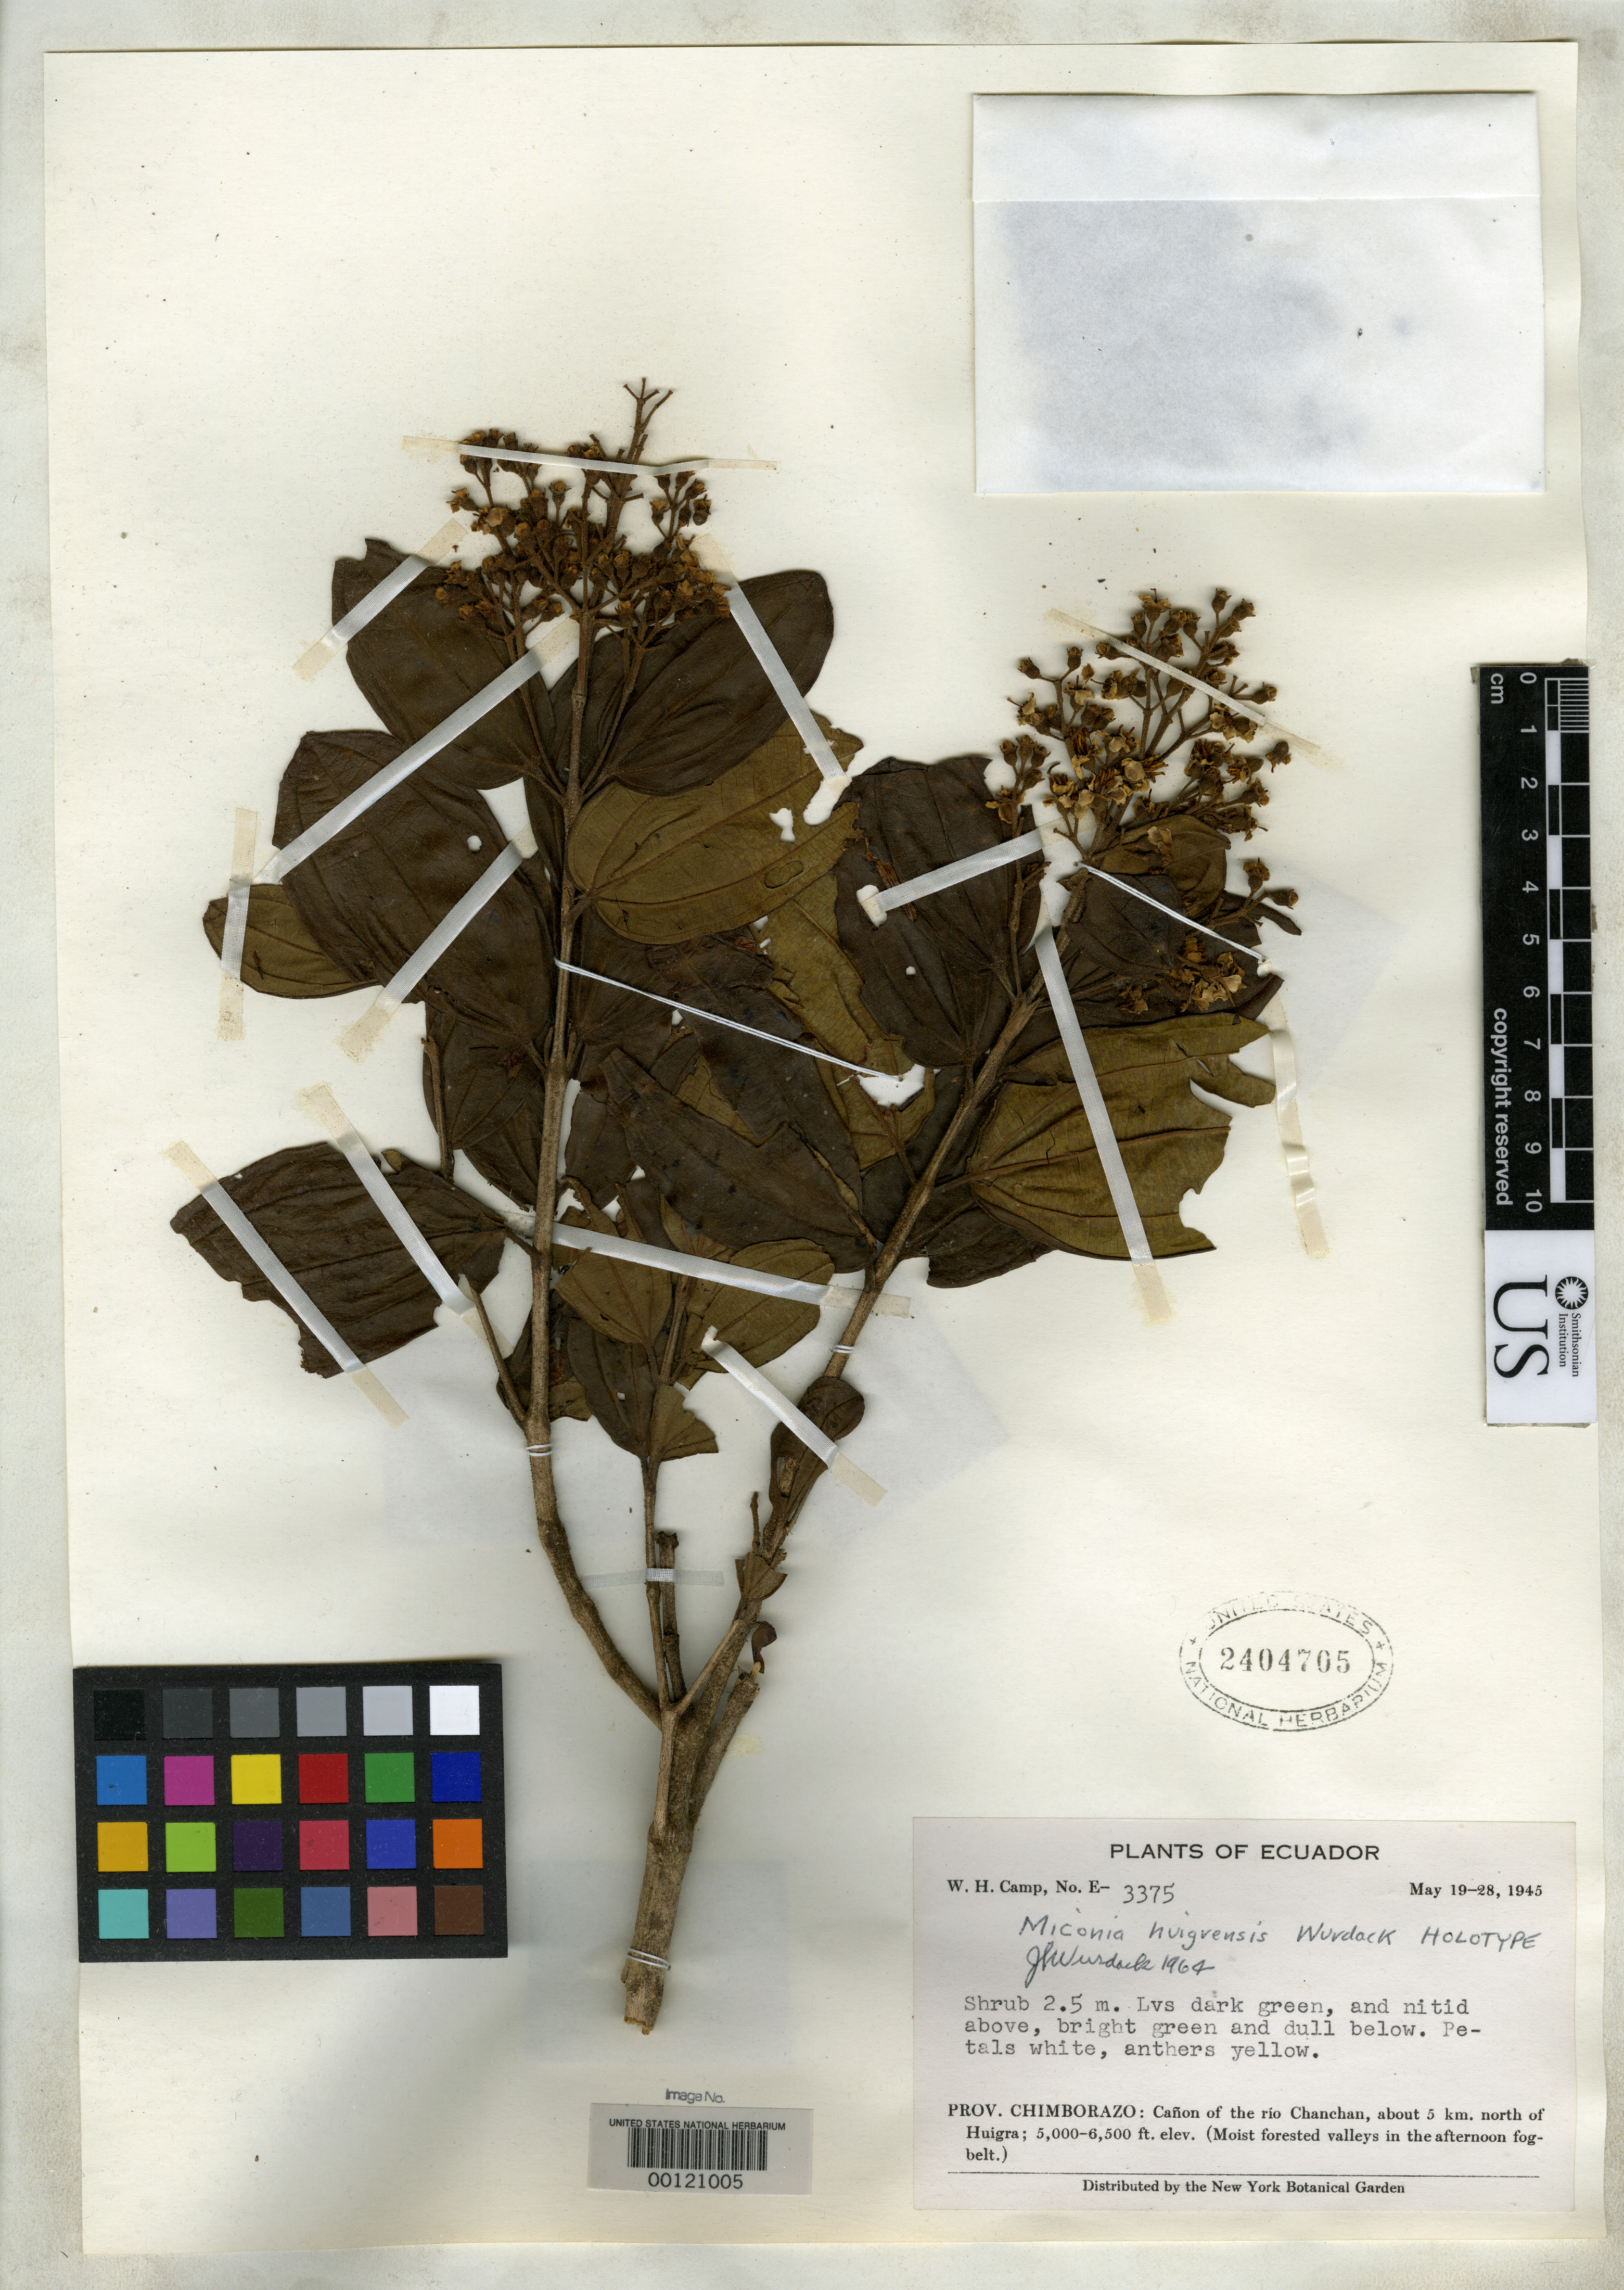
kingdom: Plantae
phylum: Tracheophyta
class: Magnoliopsida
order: Myrtales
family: Melastomataceae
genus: Miconia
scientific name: Miconia huigrensis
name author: Wurdack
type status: Holotype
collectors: W. H. Camp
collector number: E-3375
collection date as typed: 19 May 1945 to 28 May 1945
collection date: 1945-05-19/1945-05-28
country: Ecuador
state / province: Chimborazo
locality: Huigra region.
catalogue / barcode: US 2404705